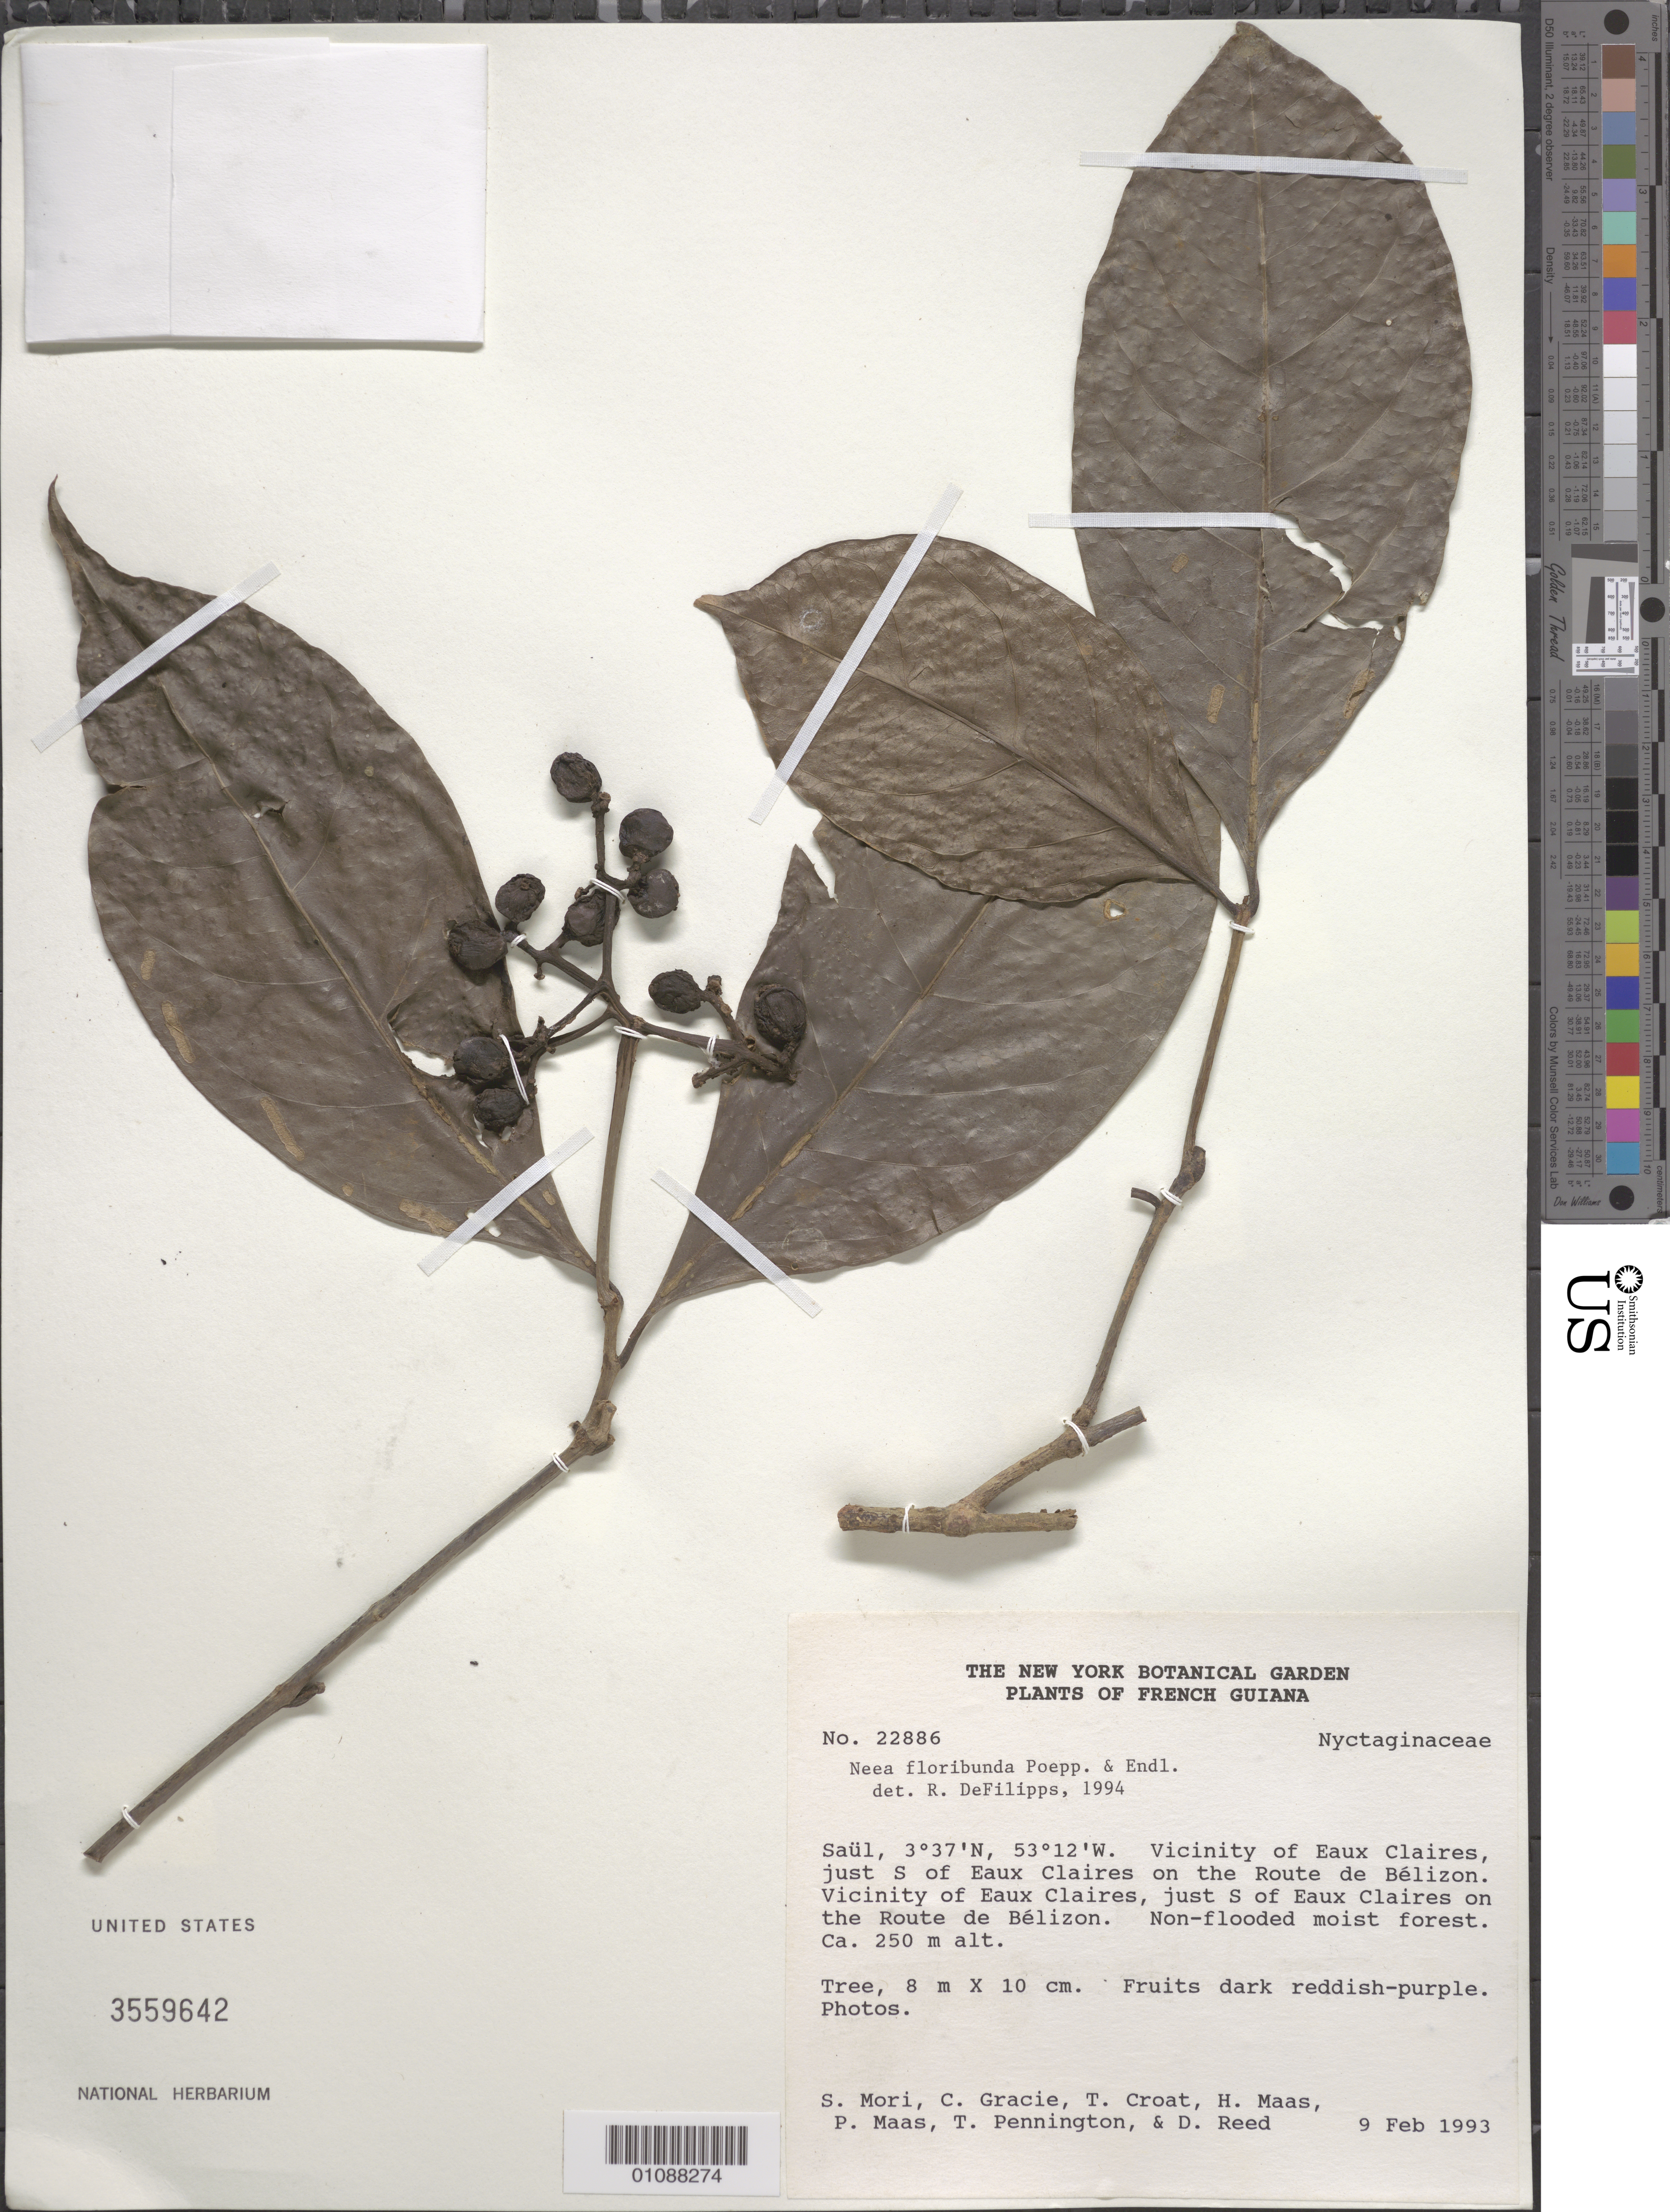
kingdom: Plantae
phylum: Tracheophyta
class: Magnoliopsida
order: Caryophyllales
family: Nyctaginaceae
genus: Neea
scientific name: Neea floribunda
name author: Poepp. & Endl.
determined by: DeFilipps, R. A.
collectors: S. Mori, C. A. Gracie, T. B. Croat, H. Maas van de Kamer, P. Maas, T. D. Pennington, D. Reed, J.-J. de Granville & G. Cremers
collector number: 22886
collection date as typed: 9-Feb-93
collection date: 1993-02-09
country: French Guiana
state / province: Saint-Laurent-du-Maroni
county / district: Saül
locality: Saül, vicinity of Eaux Claires, just S on the Route de Bélizon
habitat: Non-flooded moist forest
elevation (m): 250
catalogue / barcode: US 3559642